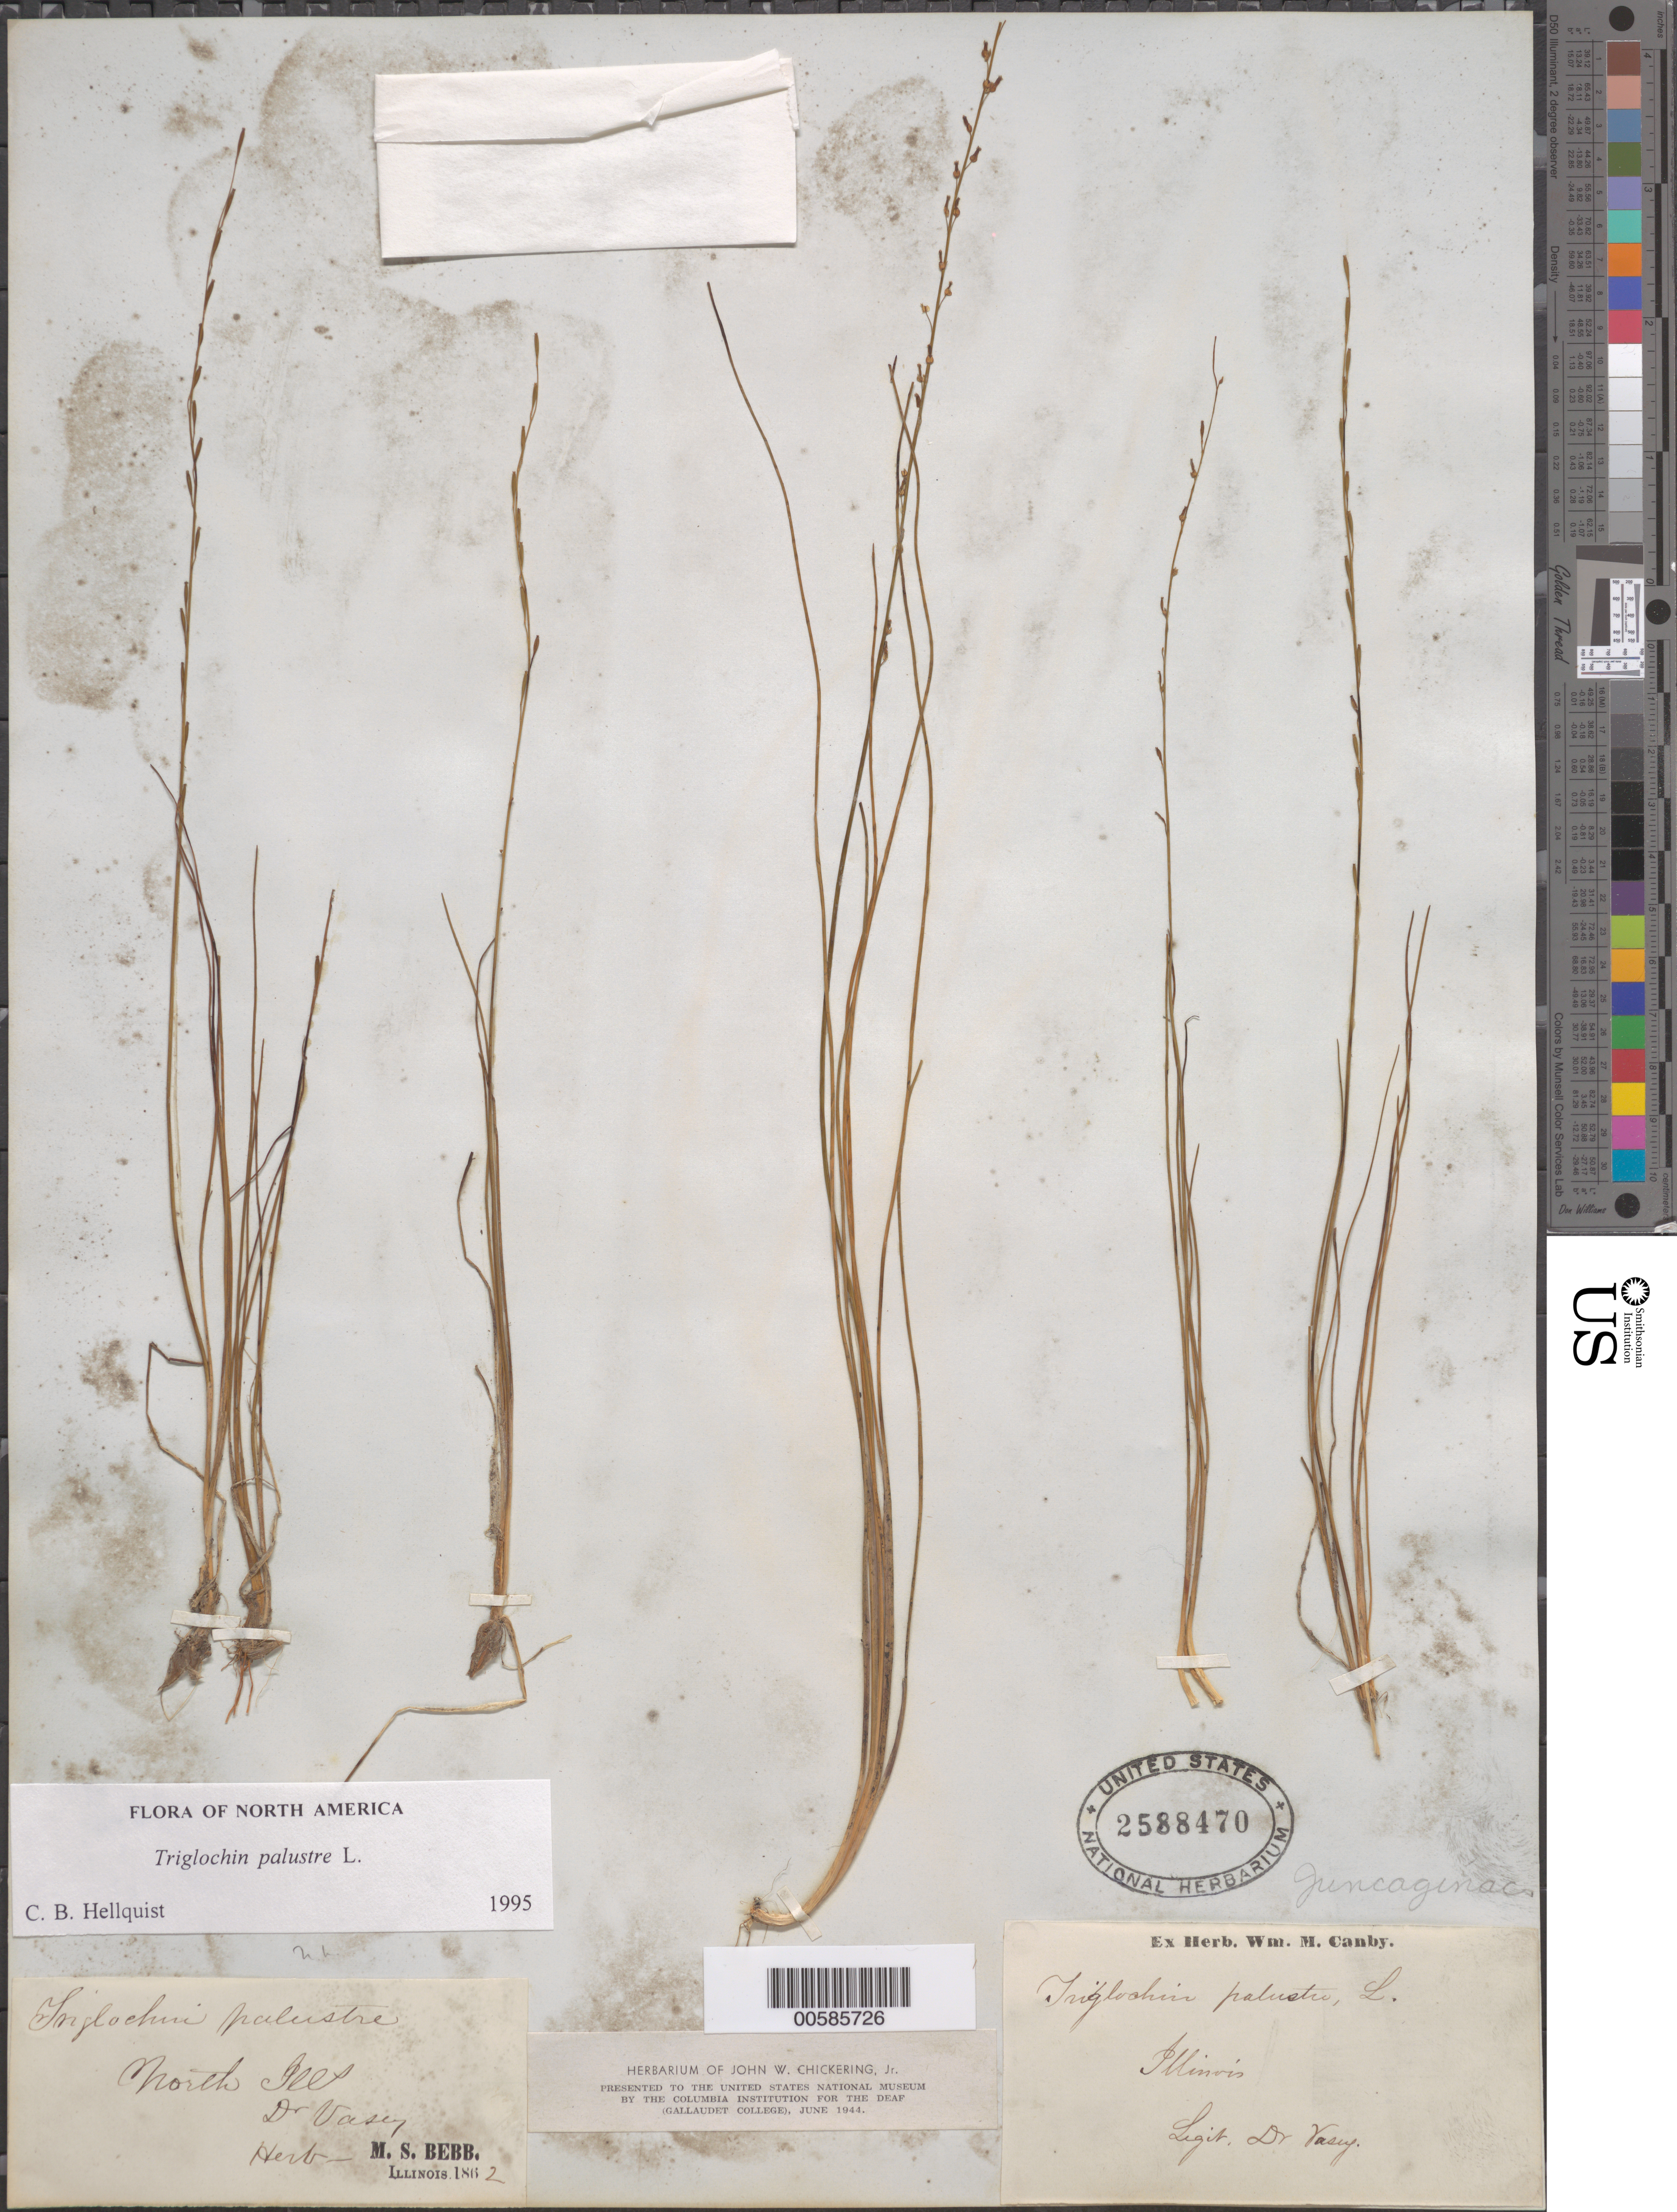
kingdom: Plantae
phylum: Tracheophyta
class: Liliopsida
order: Alismatales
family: Juncaginaceae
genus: Triglochin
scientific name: Triglochin palustris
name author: L.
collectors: G. Vasey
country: United States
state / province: Illinois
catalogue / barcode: US 2588470